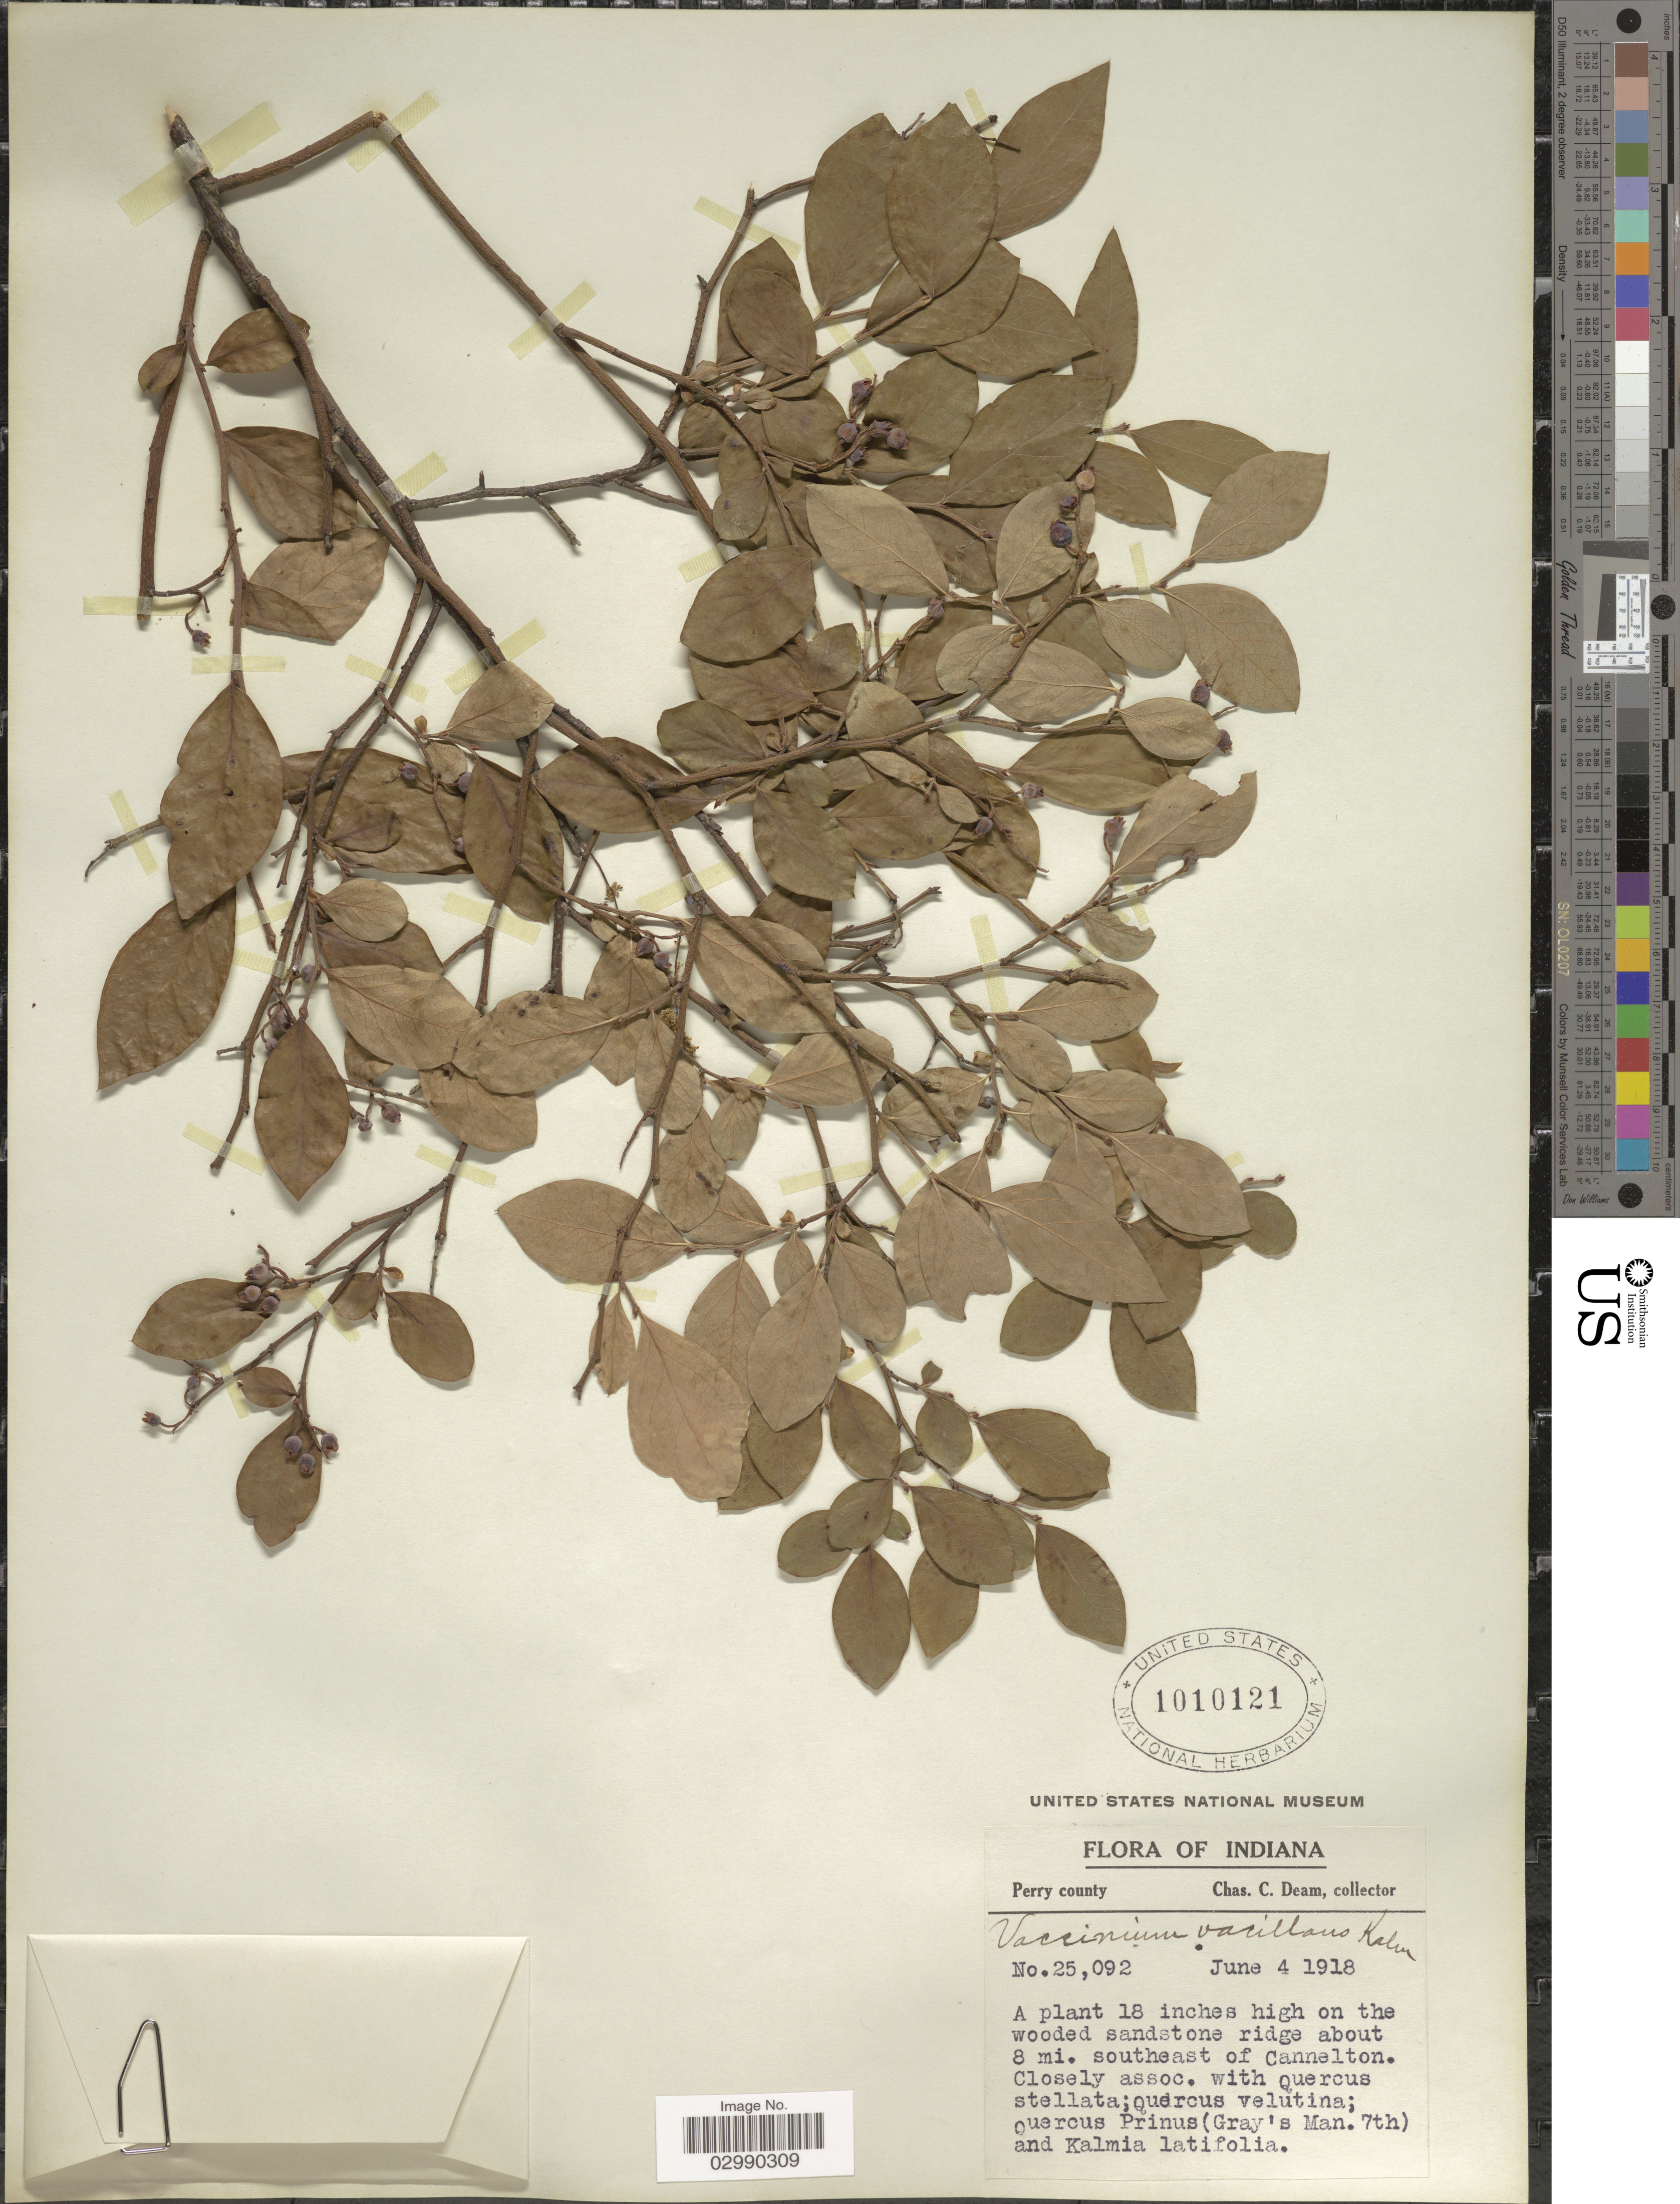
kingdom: Plantae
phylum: Tracheophyta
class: Magnoliopsida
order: Ericales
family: Ericaceae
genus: Vaccinium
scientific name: Vaccinium vacillans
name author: Kalm ex Torr.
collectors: C. Deam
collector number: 25092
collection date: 1918-06-04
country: United States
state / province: Indiana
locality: Perry county, A plant 18 inches high on the wooded sandstone ridge about 8 mi. southeast of Cannelton.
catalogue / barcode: US 1010121